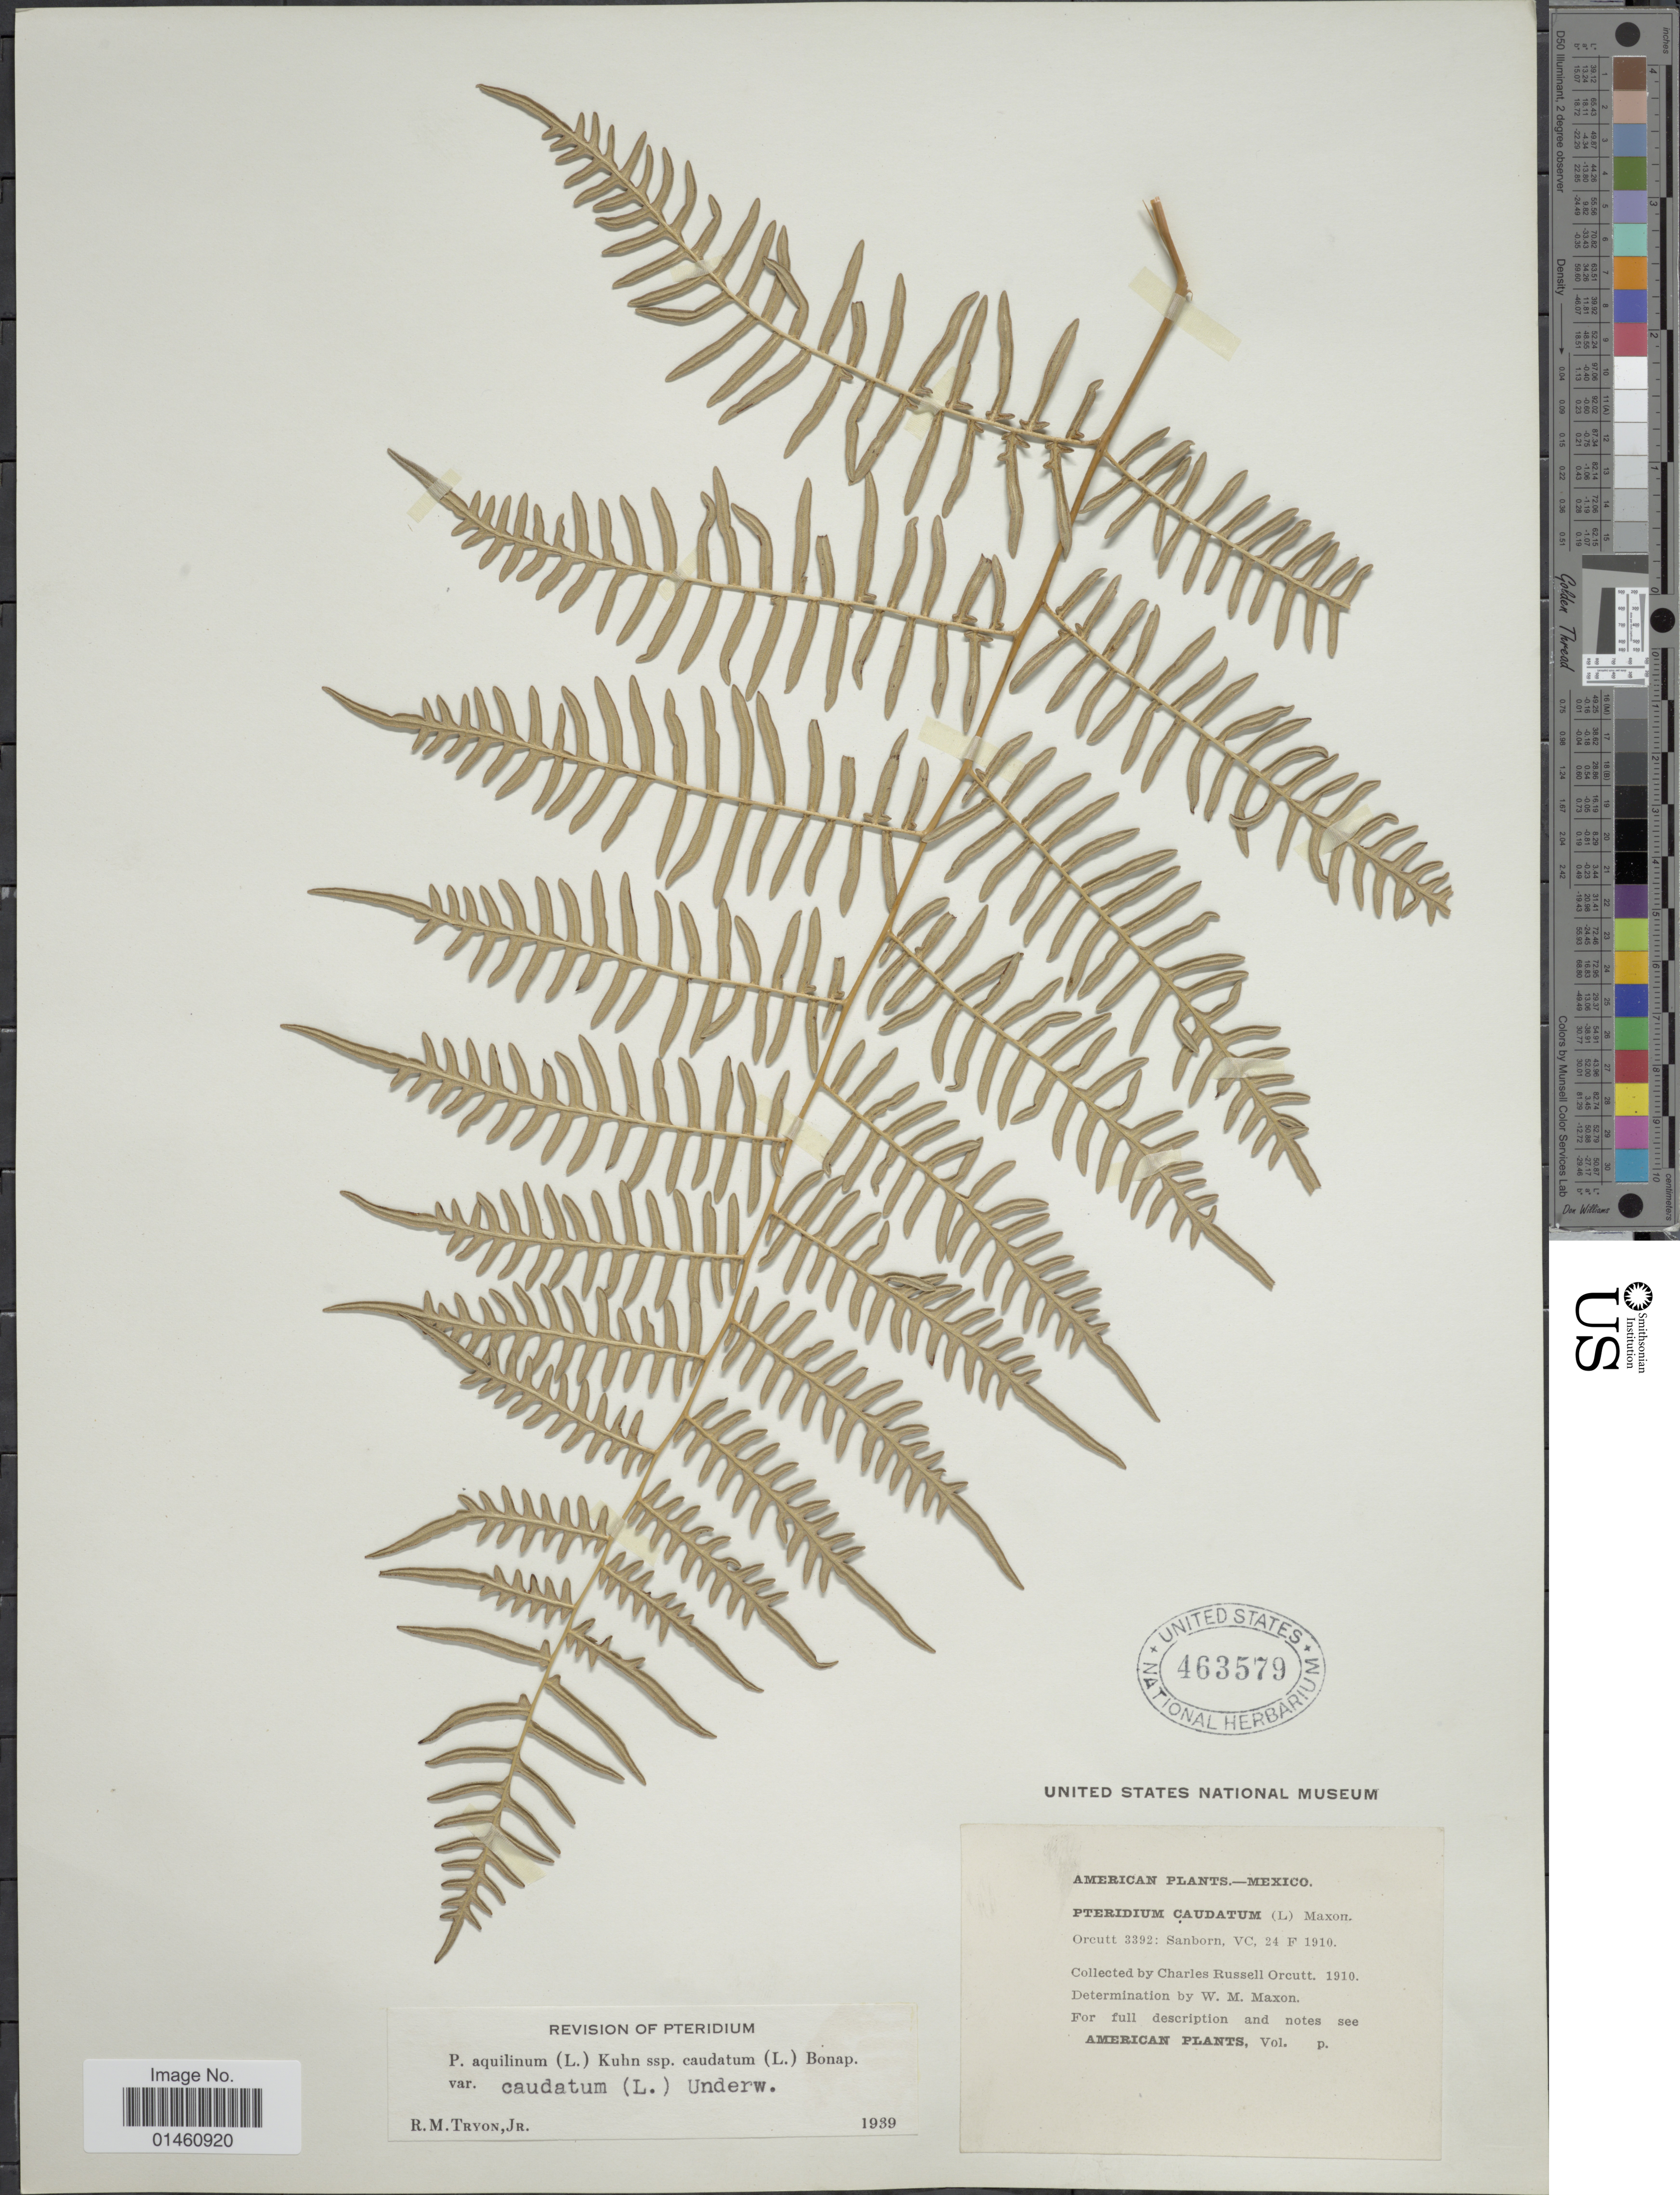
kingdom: Plantae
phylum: Tracheophyta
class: Polypodiopsida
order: Polypodiales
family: Dennstaedtiaceae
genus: Pteridium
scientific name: Pteridium caudatum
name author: (L.) Maxon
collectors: C. R. Orcutt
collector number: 3392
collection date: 1910-02-24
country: Mexico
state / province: Veracruz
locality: Sanborn, VC, American plants.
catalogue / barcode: US 463579